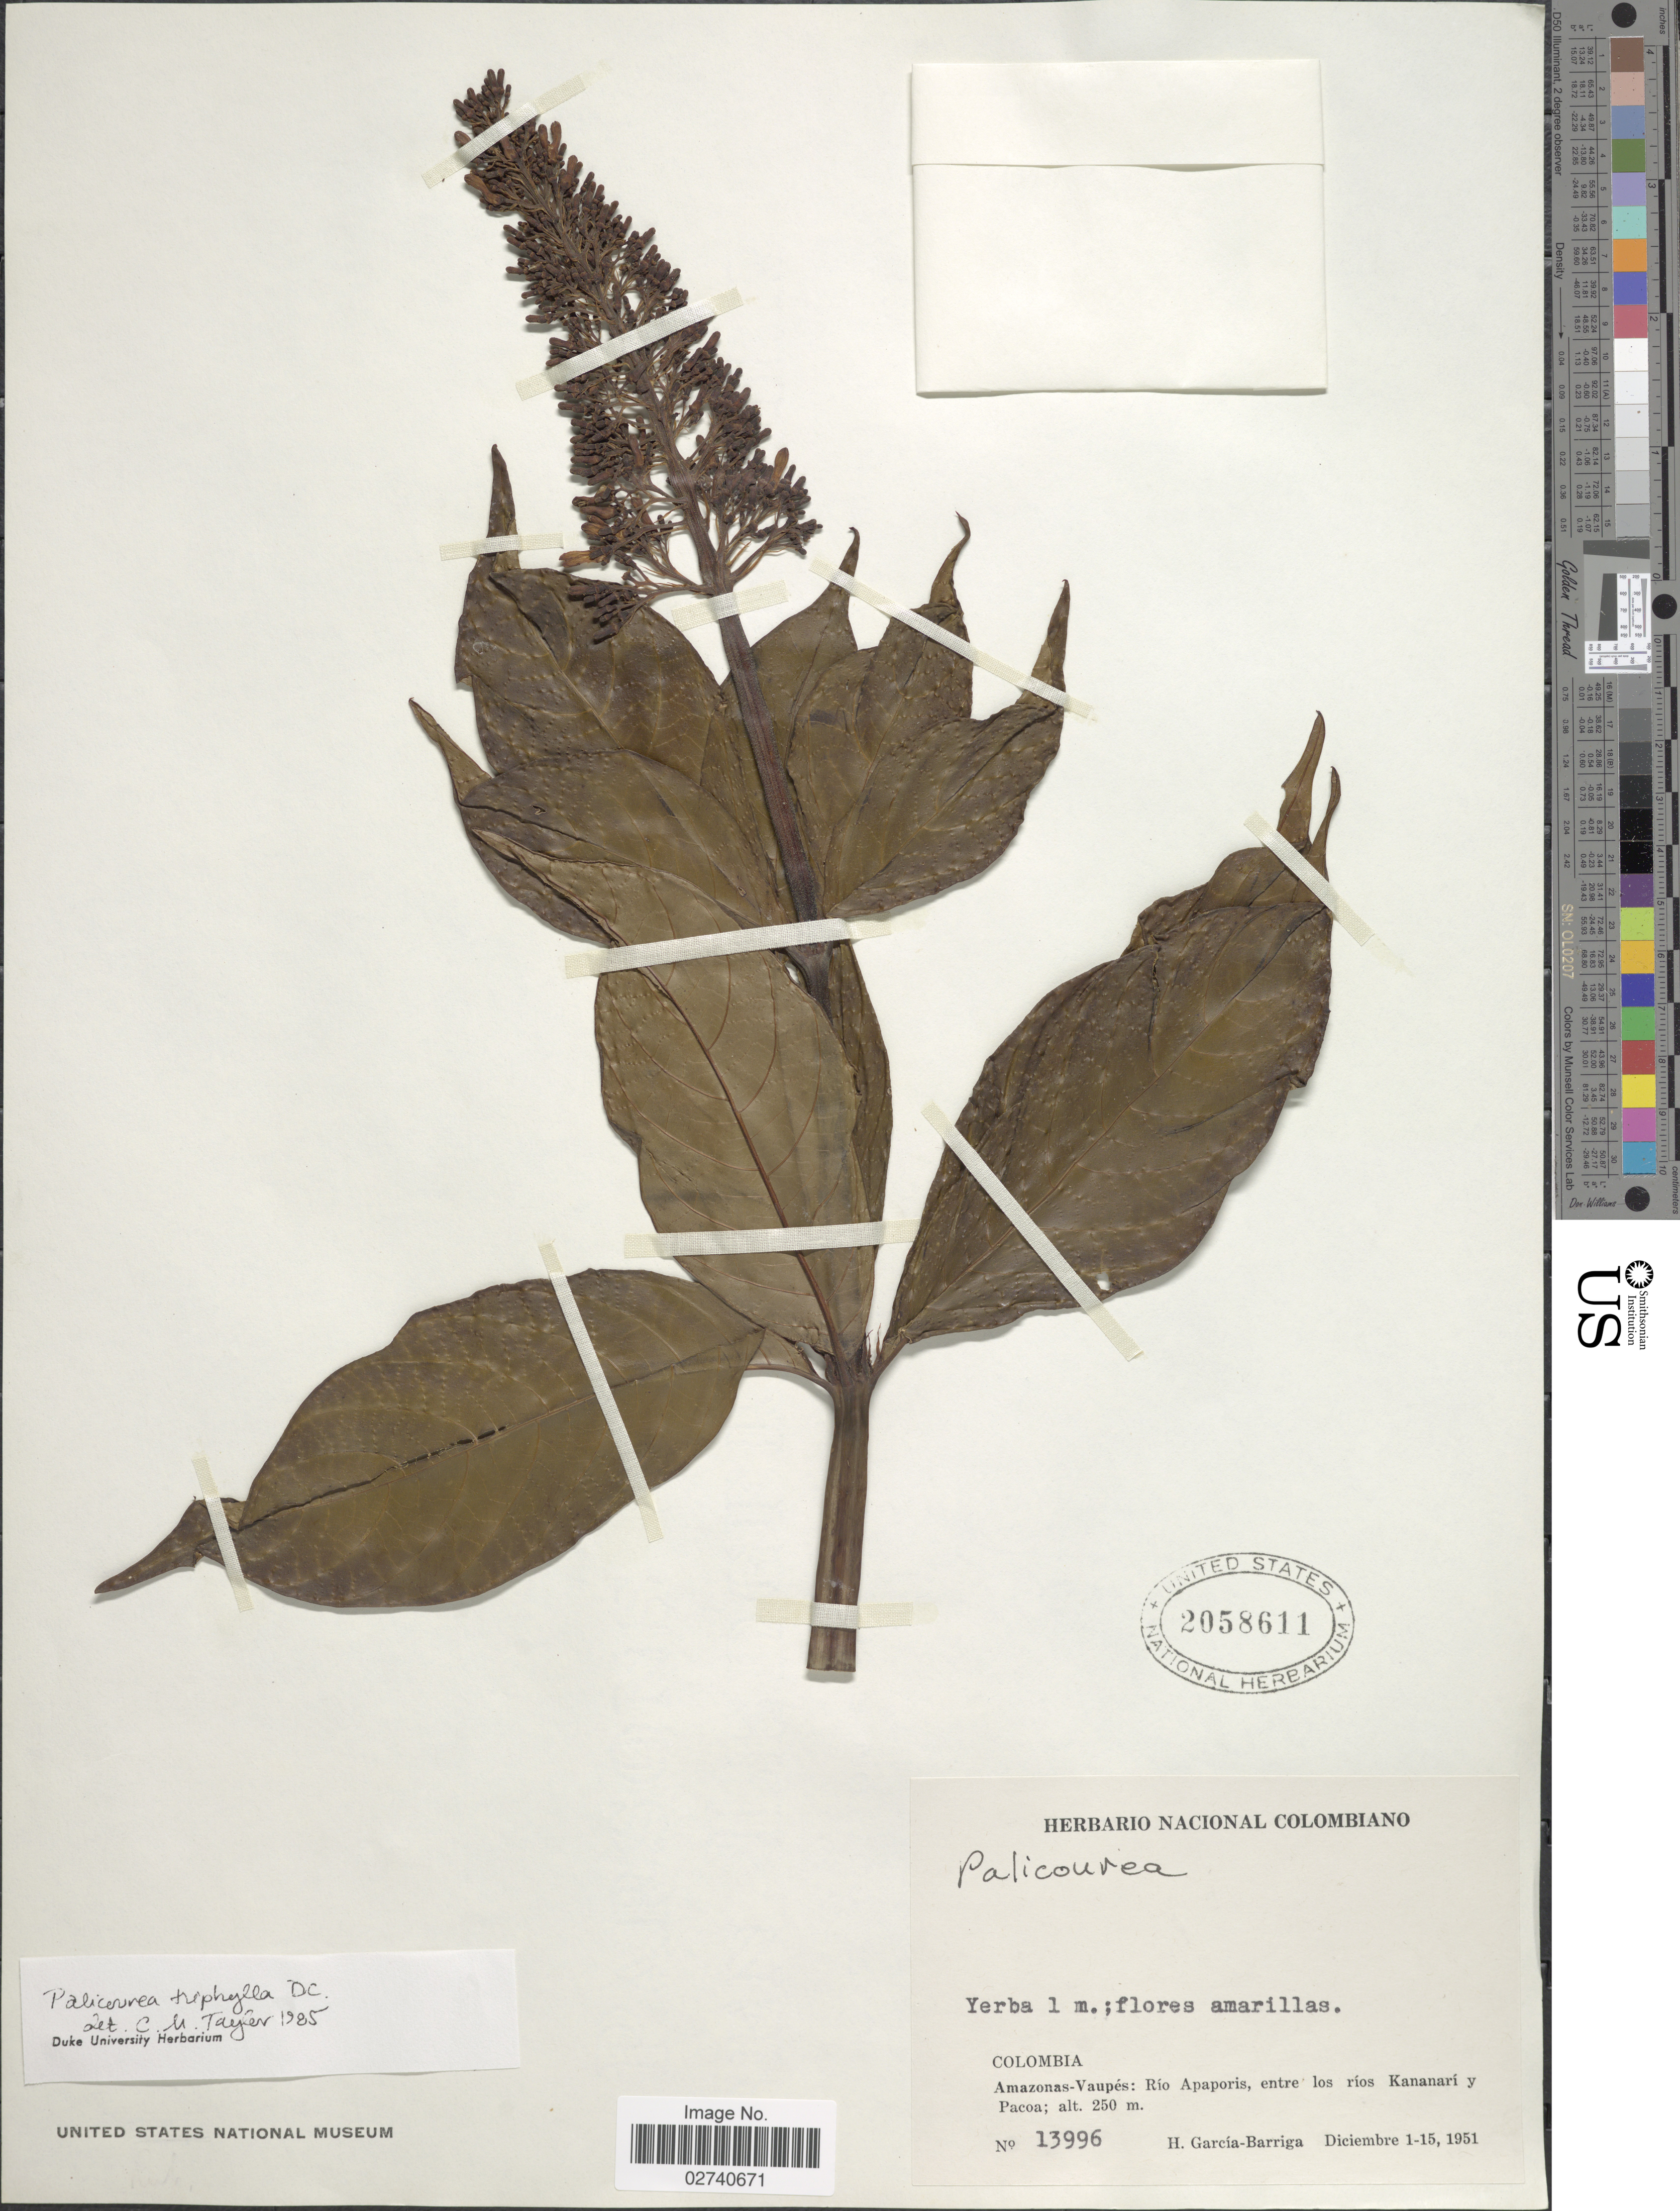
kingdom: Plantae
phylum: Tracheophyta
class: Magnoliopsida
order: Gentianales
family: Rubiaceae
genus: Palicourea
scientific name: Palicourea triphylla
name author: DC.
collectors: H. García Barriga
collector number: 13996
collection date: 1951-12-01/1951-12-15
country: Colombia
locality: Amazonas-Vaupes: Rio Apaporis, entre los rios Kananari y Pacoa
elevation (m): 250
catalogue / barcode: US 2058611